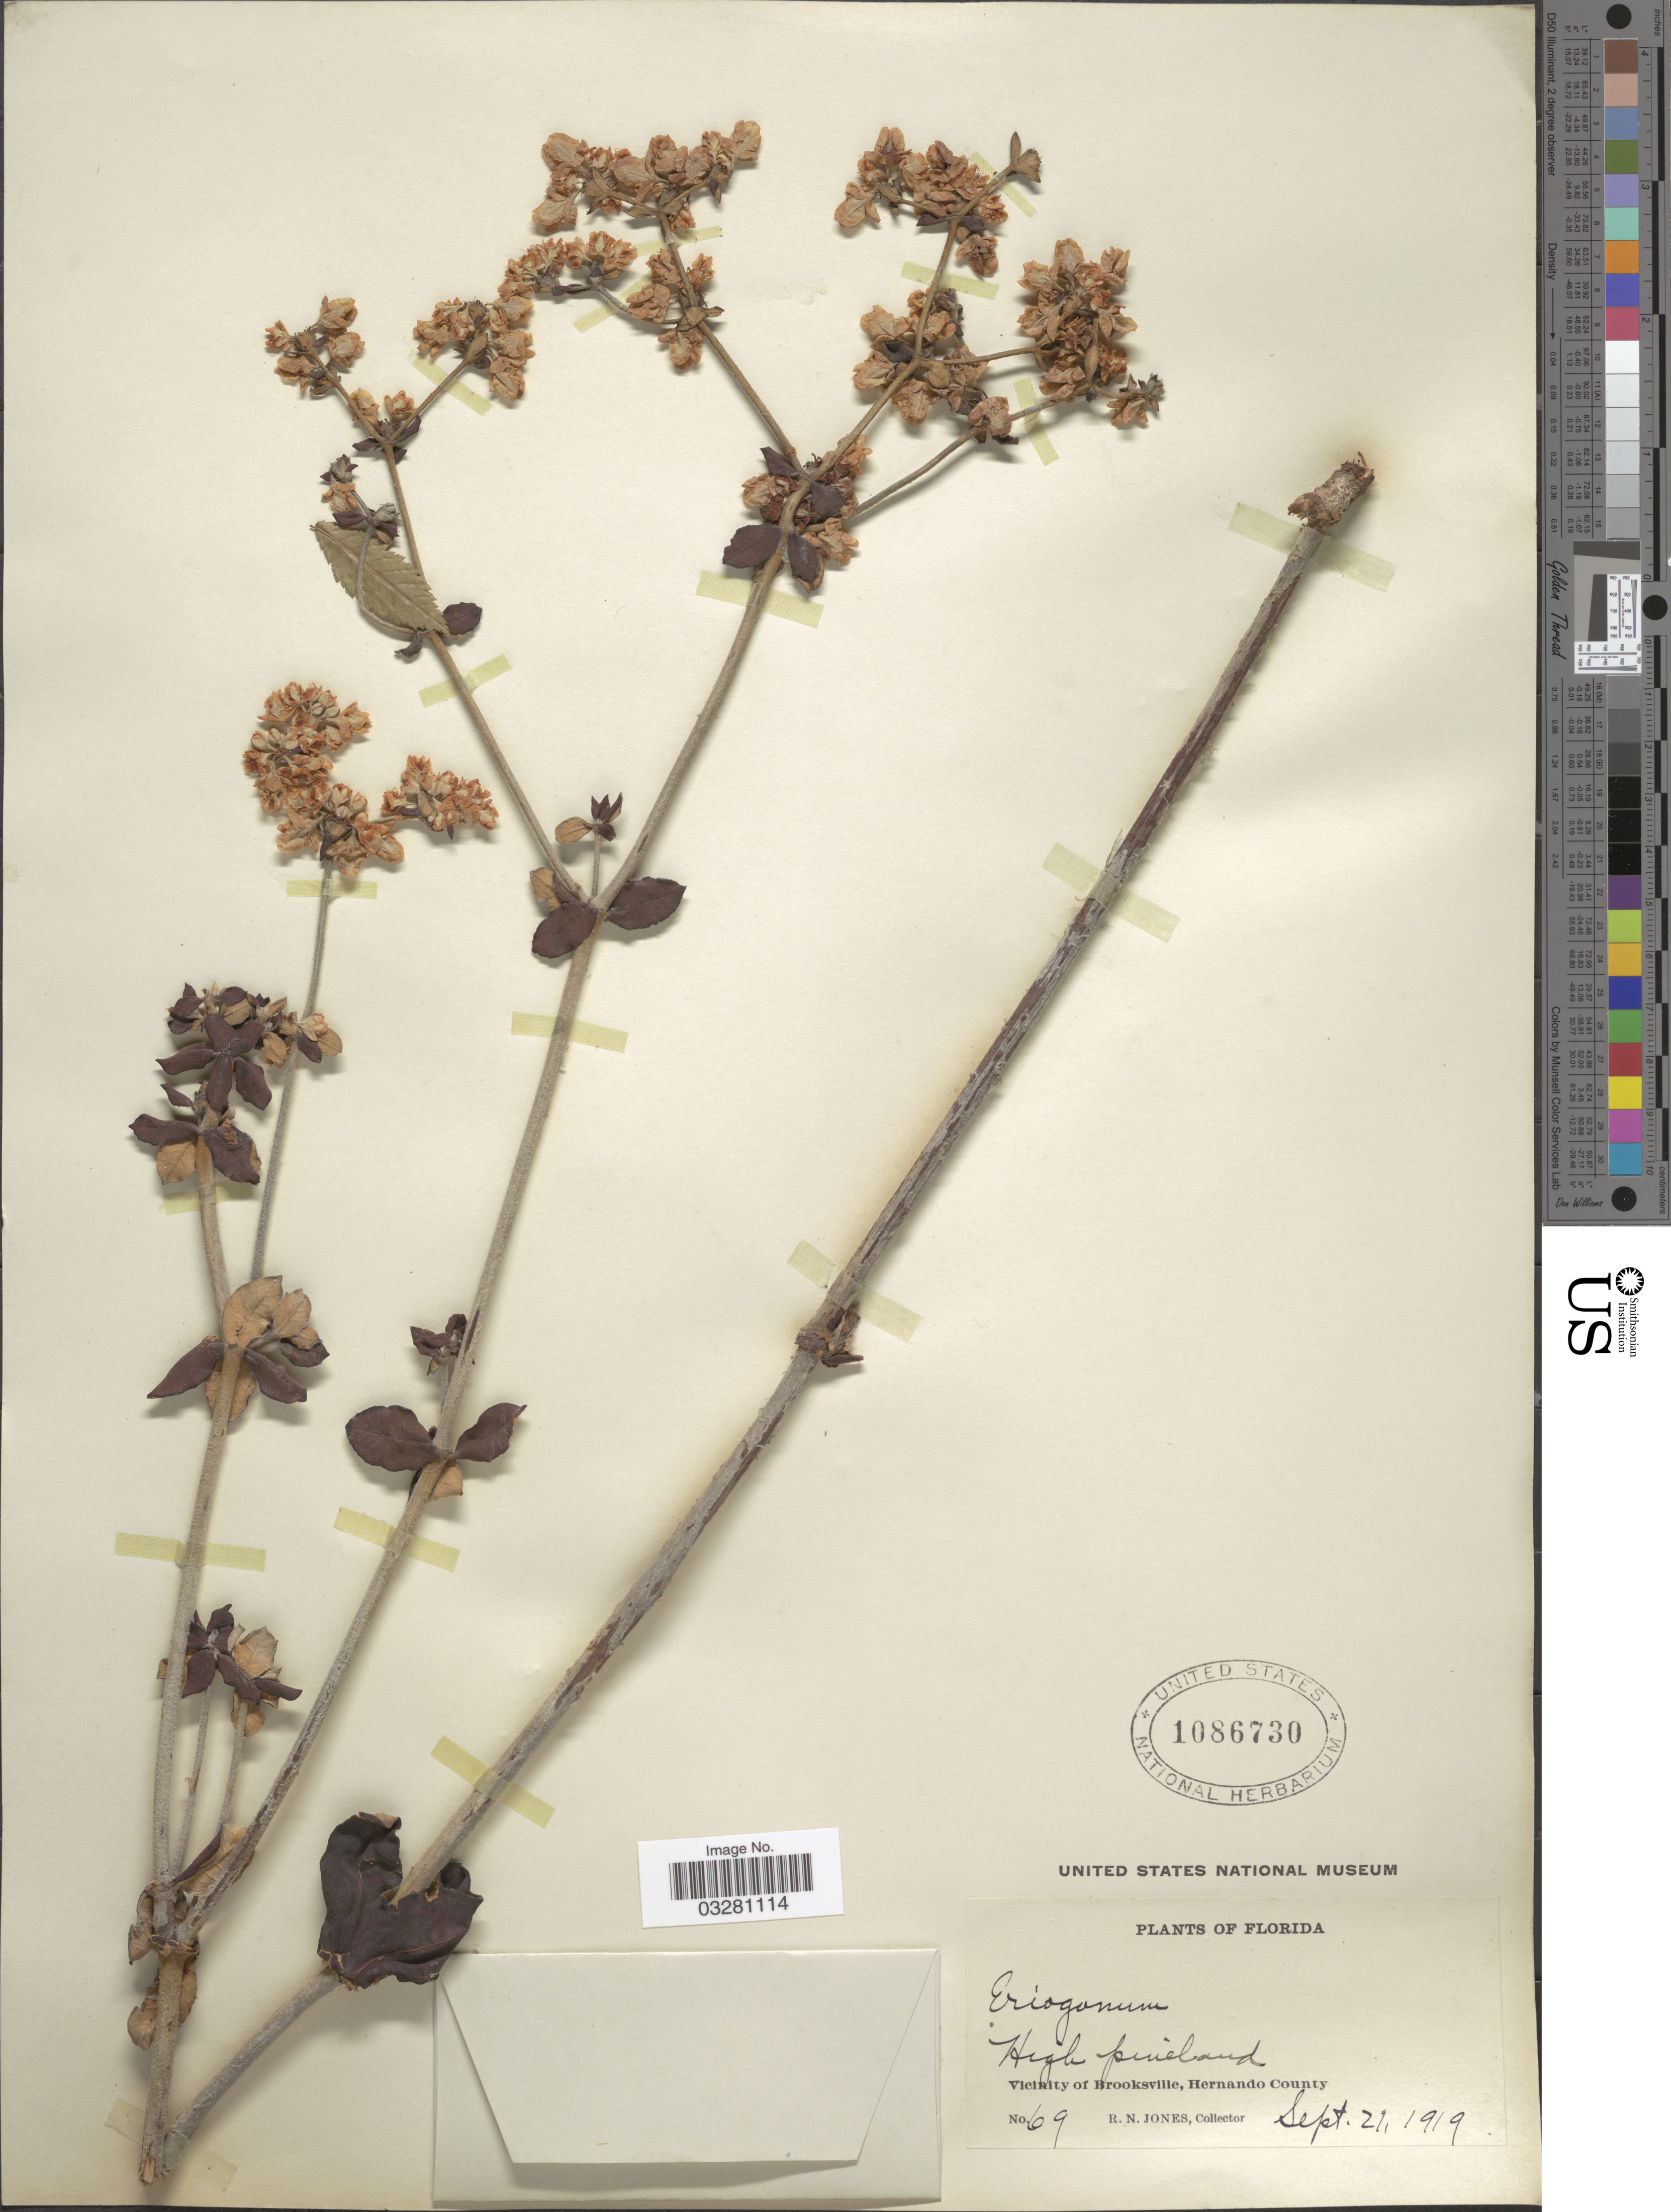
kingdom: Plantae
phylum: Tracheophyta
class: Magnoliopsida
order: Caryophyllales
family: Polygonaceae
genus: Eriogonum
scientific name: Eriogonum tomentosum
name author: Michx.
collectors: R. N. Jones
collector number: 69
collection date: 1919-09-21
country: United States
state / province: Florida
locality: Vicinity of Brooksville, Hernando County.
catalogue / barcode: US 1086730